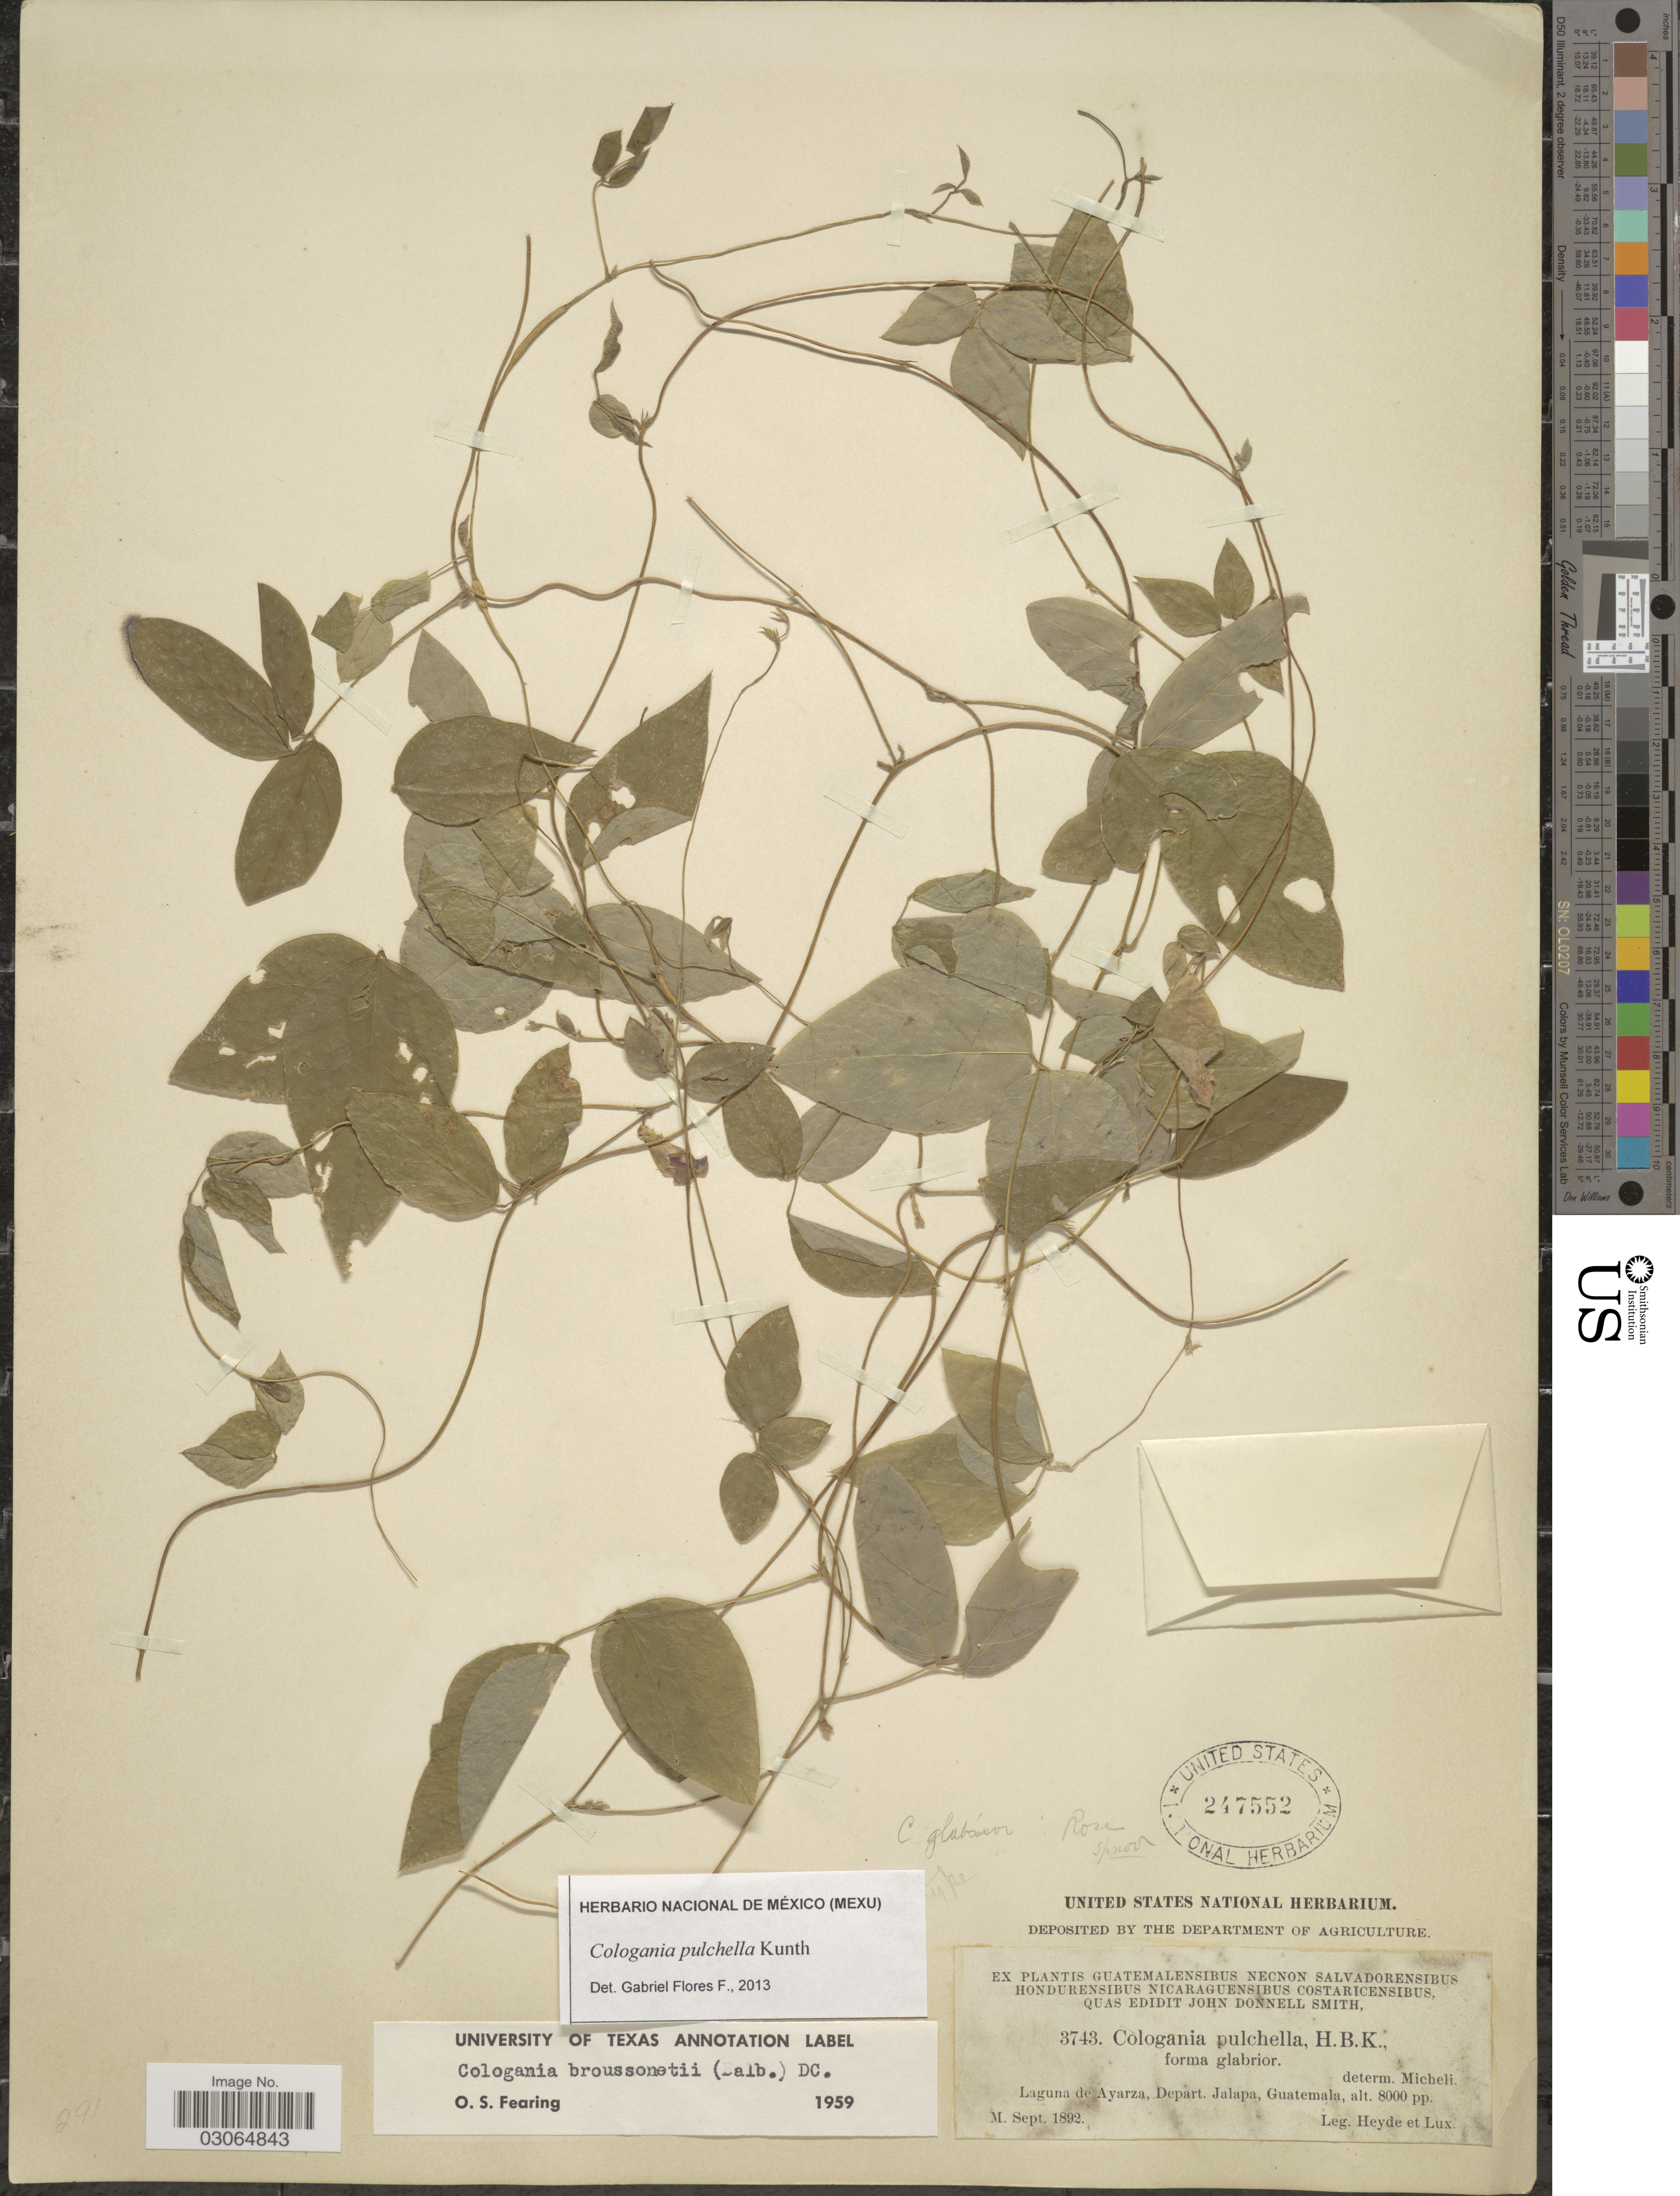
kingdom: Plantae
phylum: Tracheophyta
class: Magnoliopsida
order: Fabales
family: Fabaceae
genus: Cologania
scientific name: Cologania broussonetii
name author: (Balb.) DC.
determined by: Fearing, O. S.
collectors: Heyde & Lux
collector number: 3743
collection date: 1892-09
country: Guatemala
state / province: Jalapa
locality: Laguna de Ayarza, Depart. Jalapa.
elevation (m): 2438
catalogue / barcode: US 247552